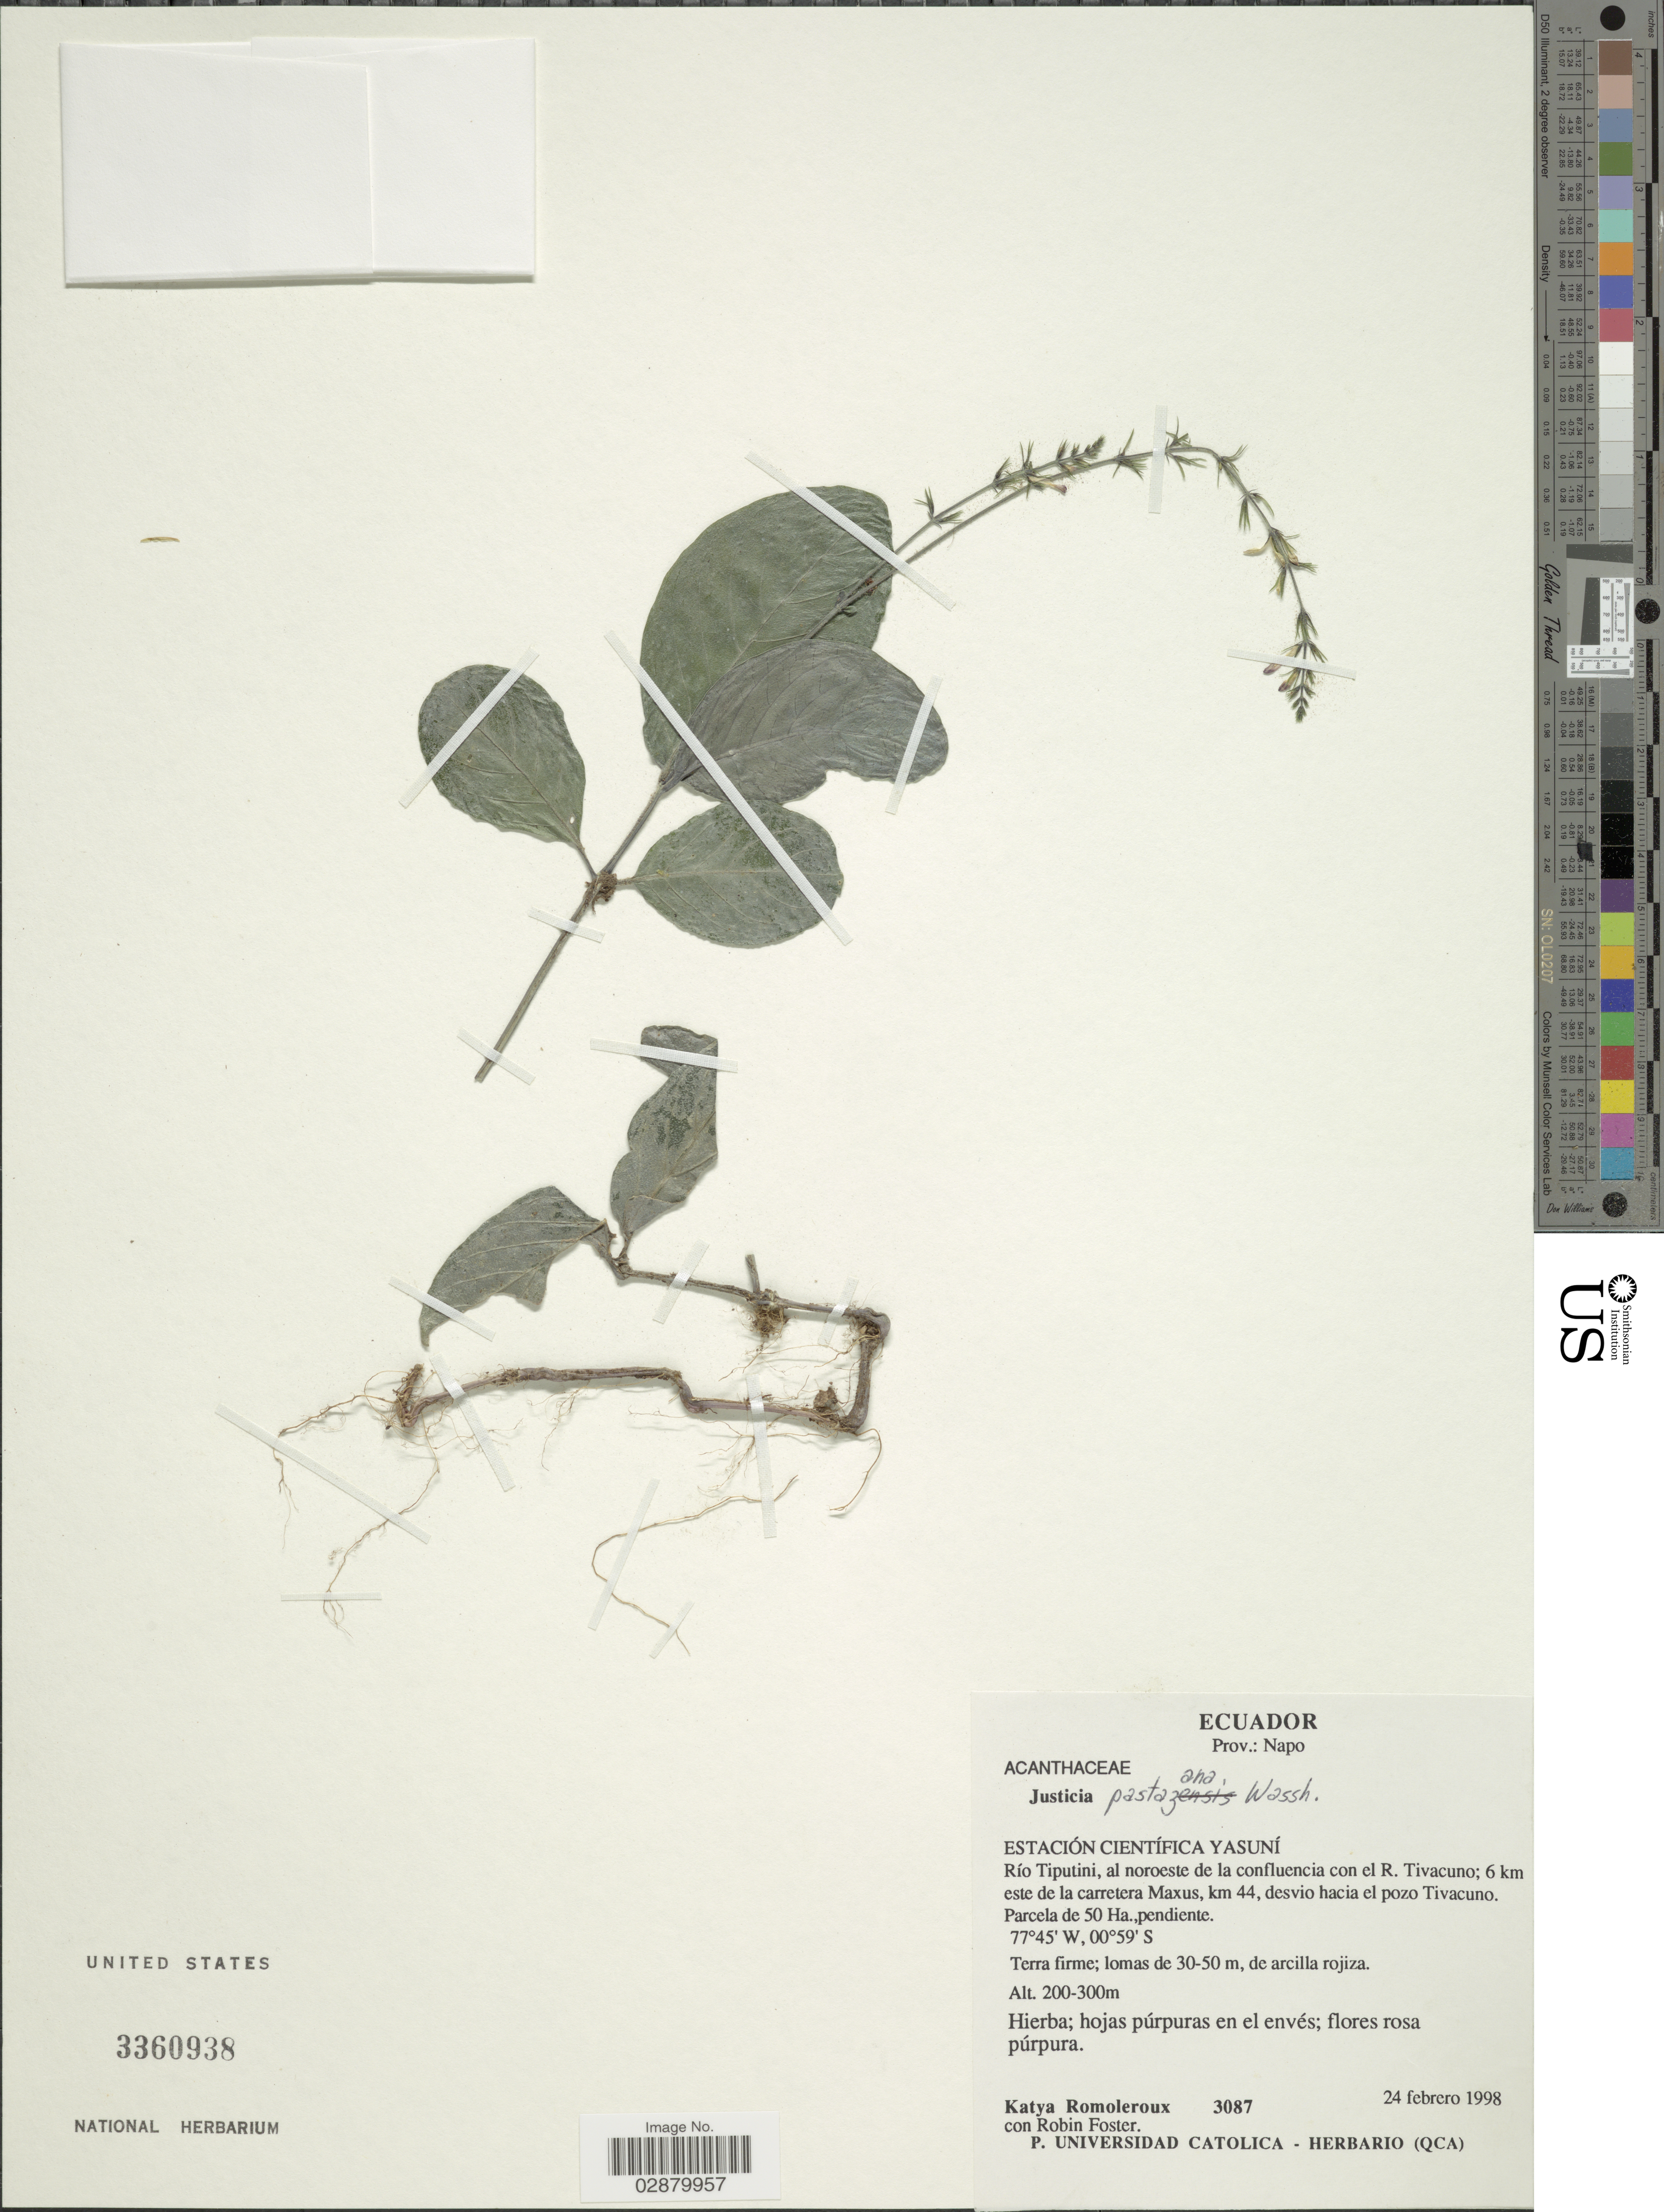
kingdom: Plantae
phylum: Tracheophyta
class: Magnoliopsida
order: Lamiales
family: Acanthaceae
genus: Justicia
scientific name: Justicia pastazana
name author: Wassh.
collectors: R. B. Foster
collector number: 3087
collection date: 1998-02-24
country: Ecuador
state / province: Napo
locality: Estación Científica Yasuní. Río Tiputini, al noroeste de la confluencia con el R. Tivacuno; 6 km este de la carretera Maxus, km 44, desvio hacia el pozo Tivacuno. Parcela de 50 Ha., pendiente.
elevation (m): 200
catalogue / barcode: US 3360938